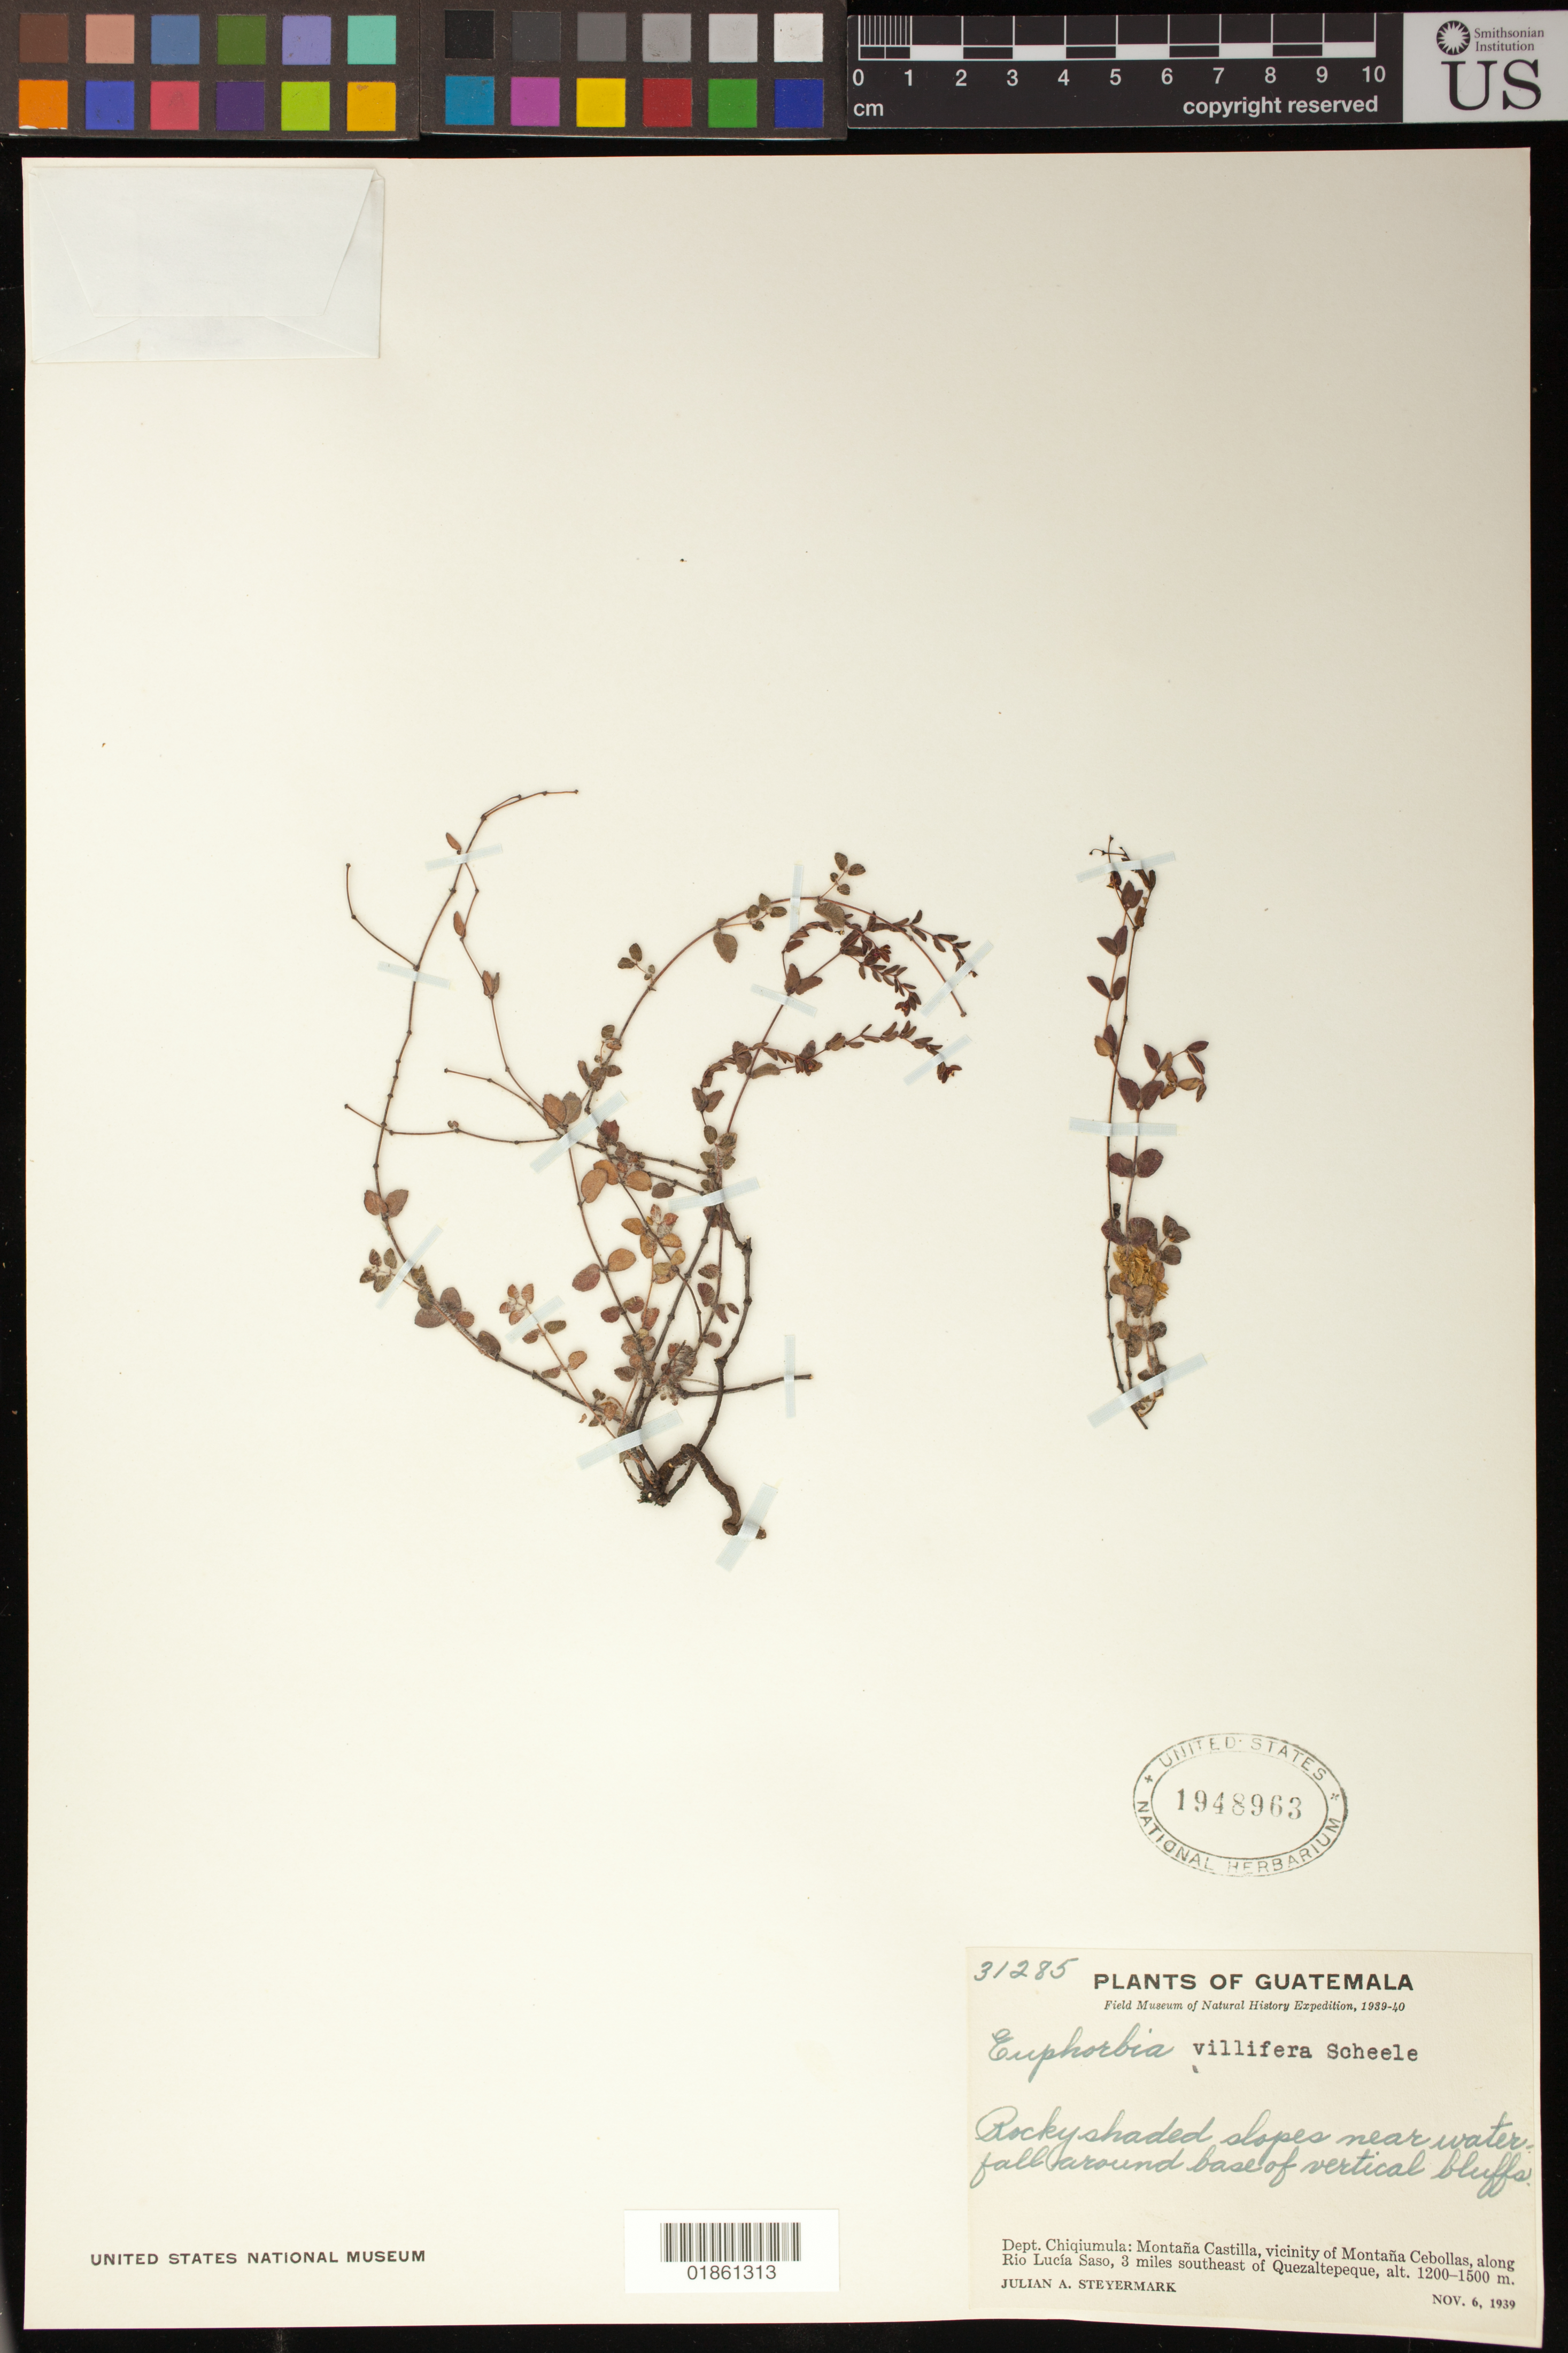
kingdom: Plantae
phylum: Tracheophyta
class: Magnoliopsida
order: Malpighiales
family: Euphorbiaceae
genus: Euphorbia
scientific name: Euphorbia villifera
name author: Scheele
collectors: J. Steyermark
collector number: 31285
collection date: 1939-11-06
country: Guatemala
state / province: Chiquimula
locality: Dept. Chiquimula: Montana Castilla, vicinity of Montana Cebollas, along Rio Lucia Saso, 3 miles southeast of Quezaltepeque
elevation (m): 1200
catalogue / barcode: US 1948963